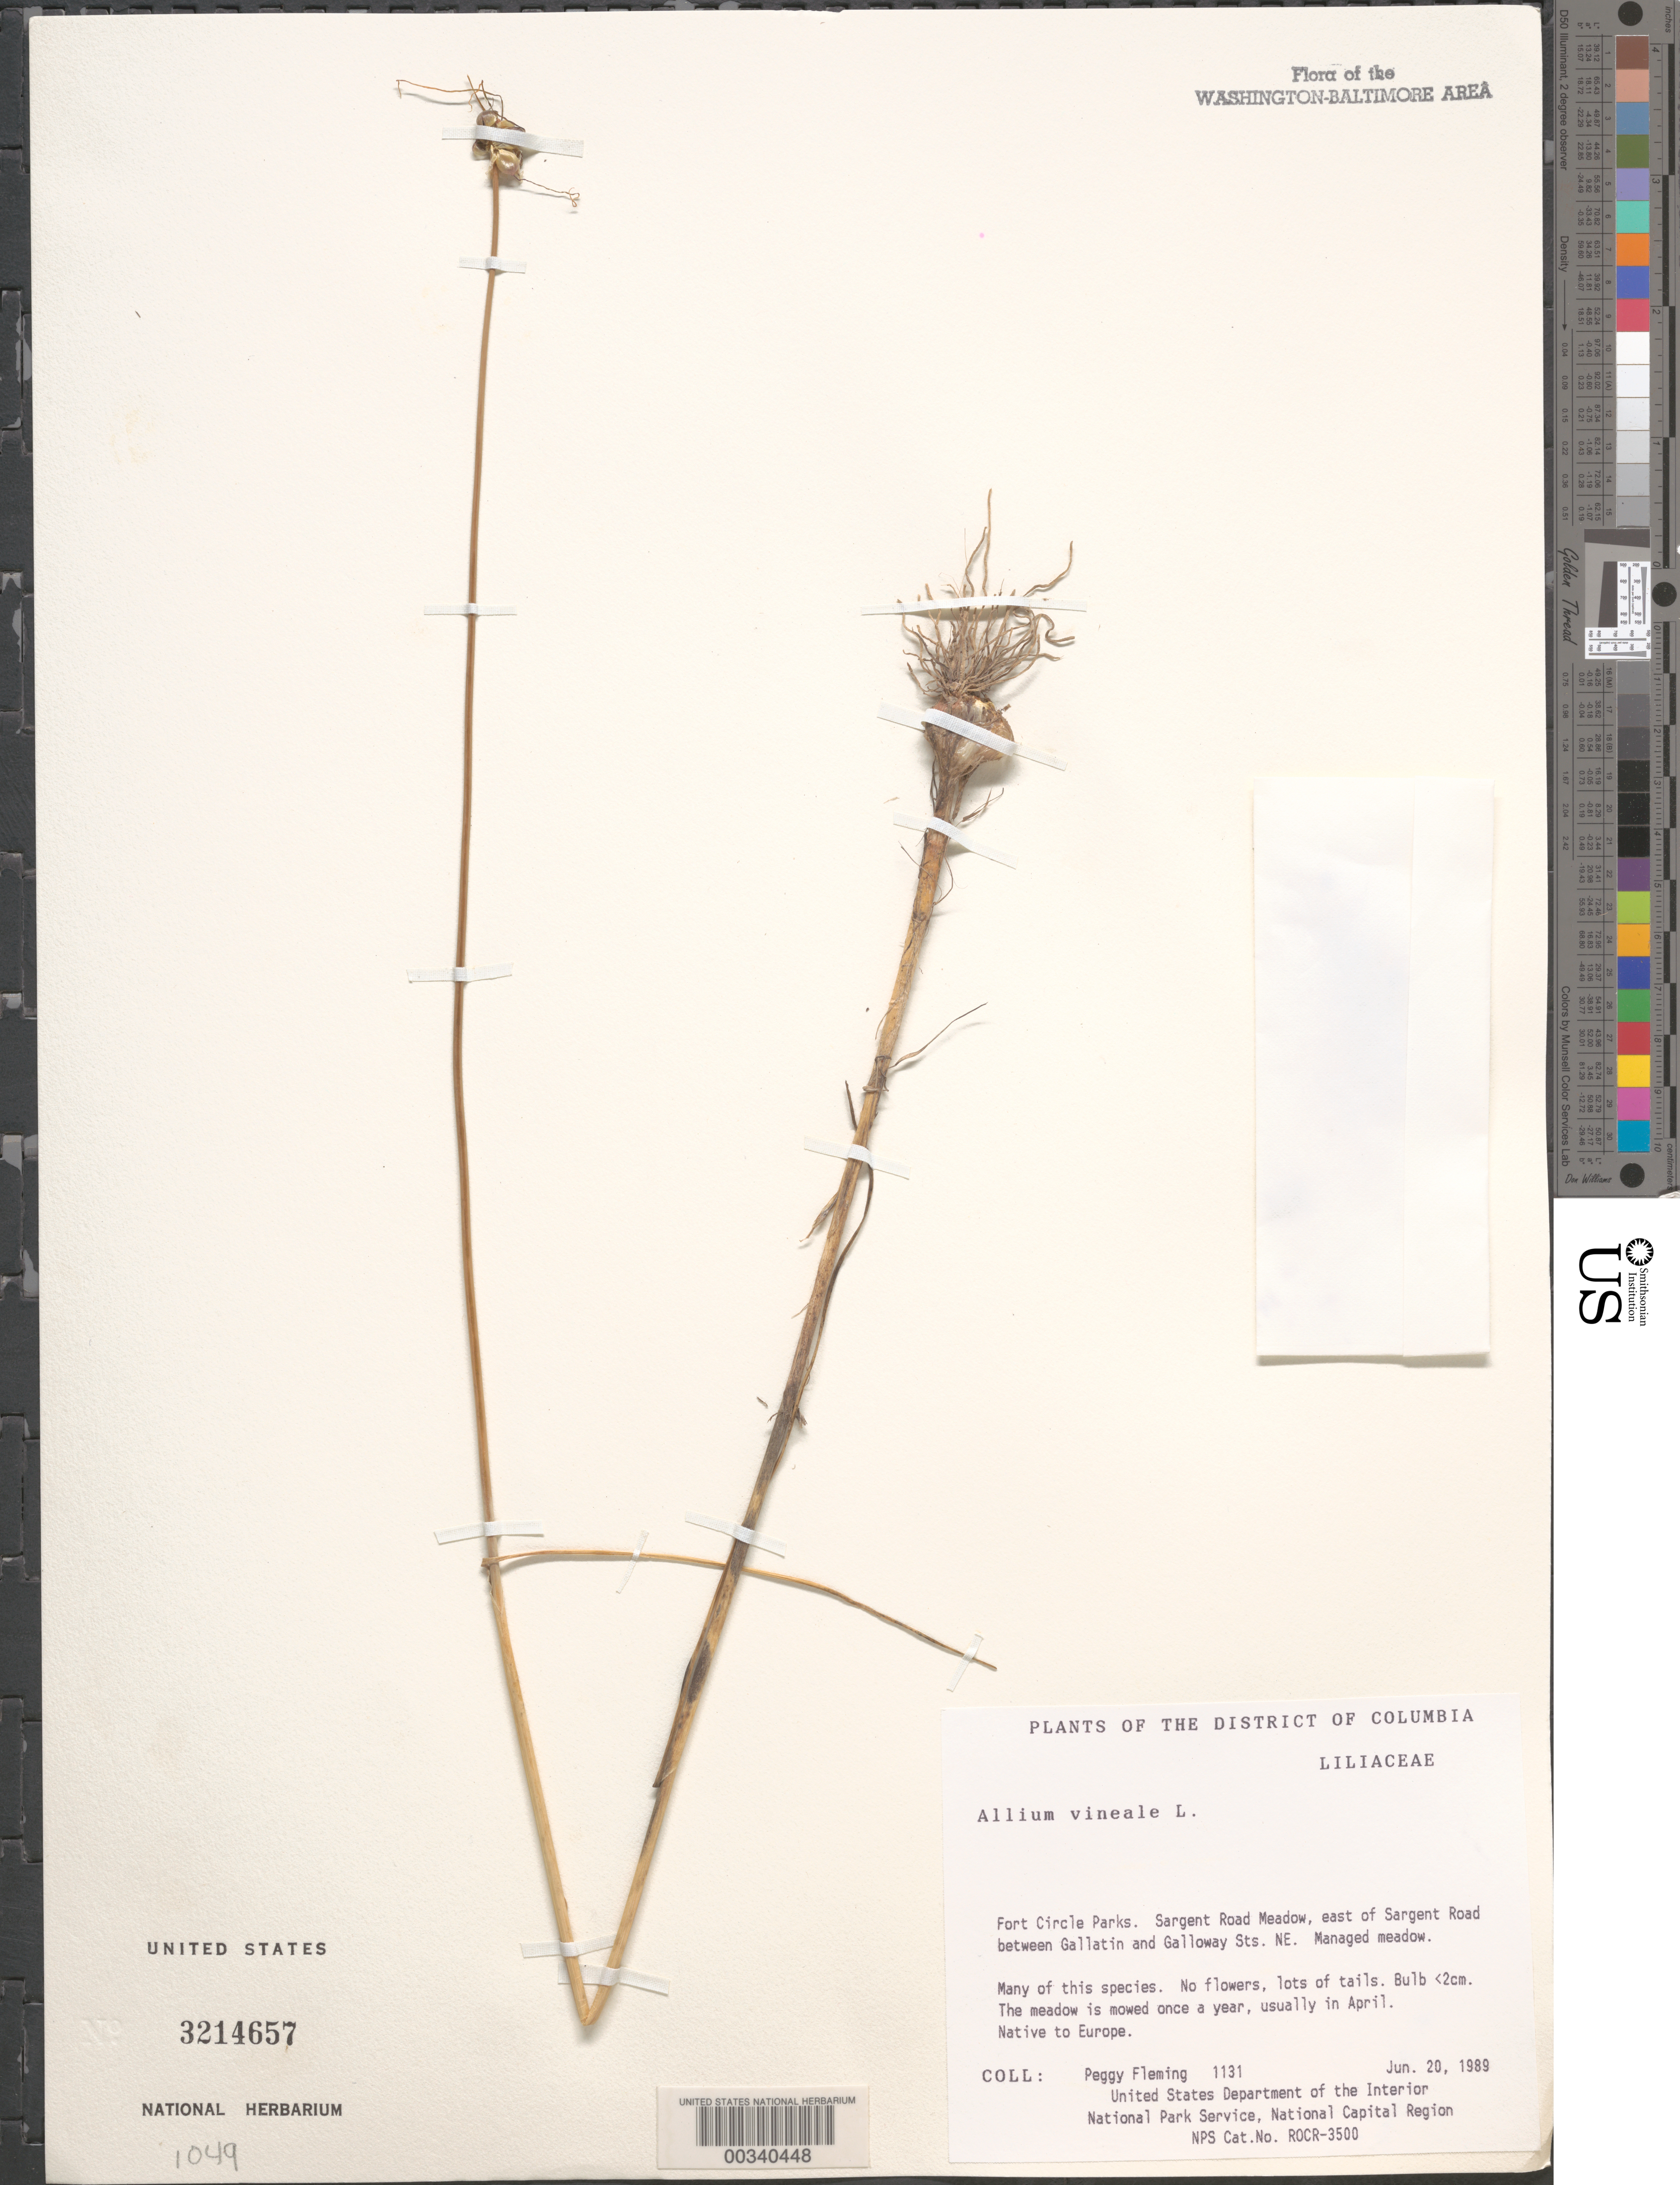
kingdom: Plantae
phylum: Tracheophyta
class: Liliopsida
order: Asparagales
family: Amaryllidaceae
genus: Allium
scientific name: Allium vineale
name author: L.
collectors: P. Fleming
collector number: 1131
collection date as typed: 20 Jun 1989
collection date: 1989-06-20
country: United States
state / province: District of Columbia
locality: Fort Circle Parks, Sargent Road meadow, E of Sargent Road between Gallatin and Galloway Sts, NE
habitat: Managed meadow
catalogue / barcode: US 3214657